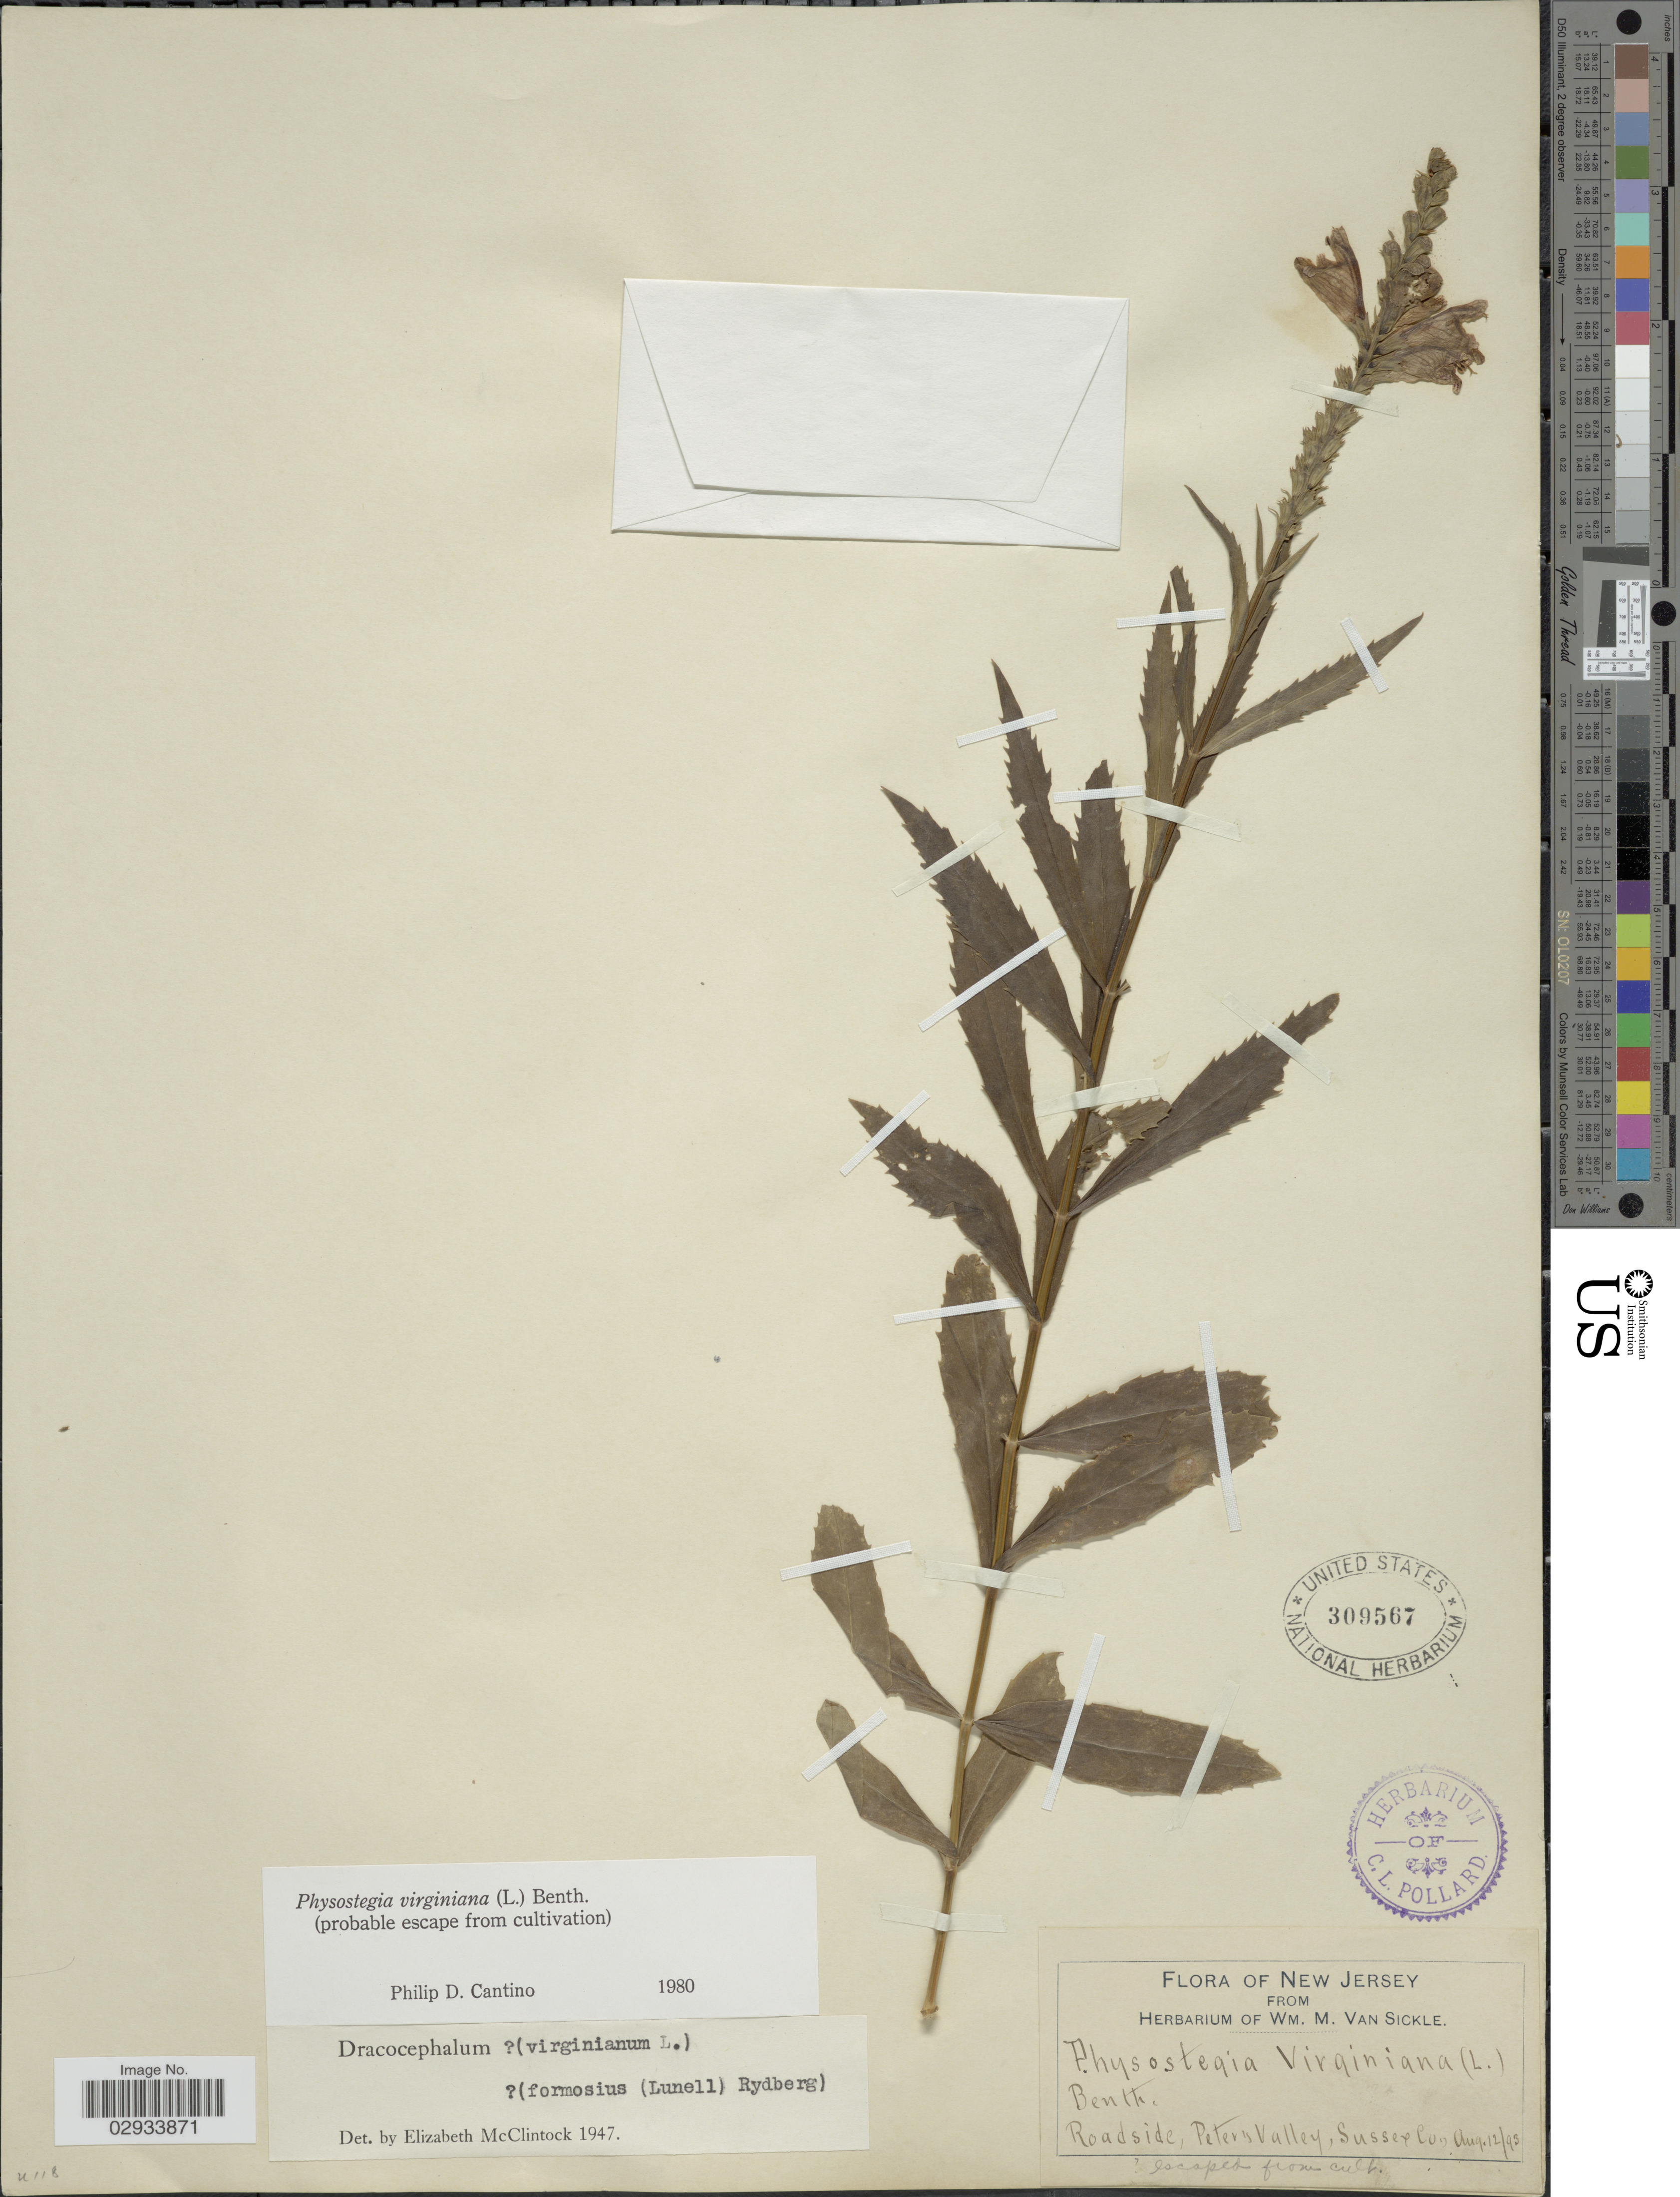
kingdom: Plantae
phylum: Tracheophyta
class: Magnoliopsida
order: Lamiales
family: Lamiaceae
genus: Physostegia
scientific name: Physostegia virginiana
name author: (L.) Benth.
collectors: ex herb. Wm. M. Van Sickle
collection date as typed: Transcribed d/m/y: 12/8/93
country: United States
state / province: New Jersey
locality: Roadside, Peter's Valley, Sussex Co.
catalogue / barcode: US 309567